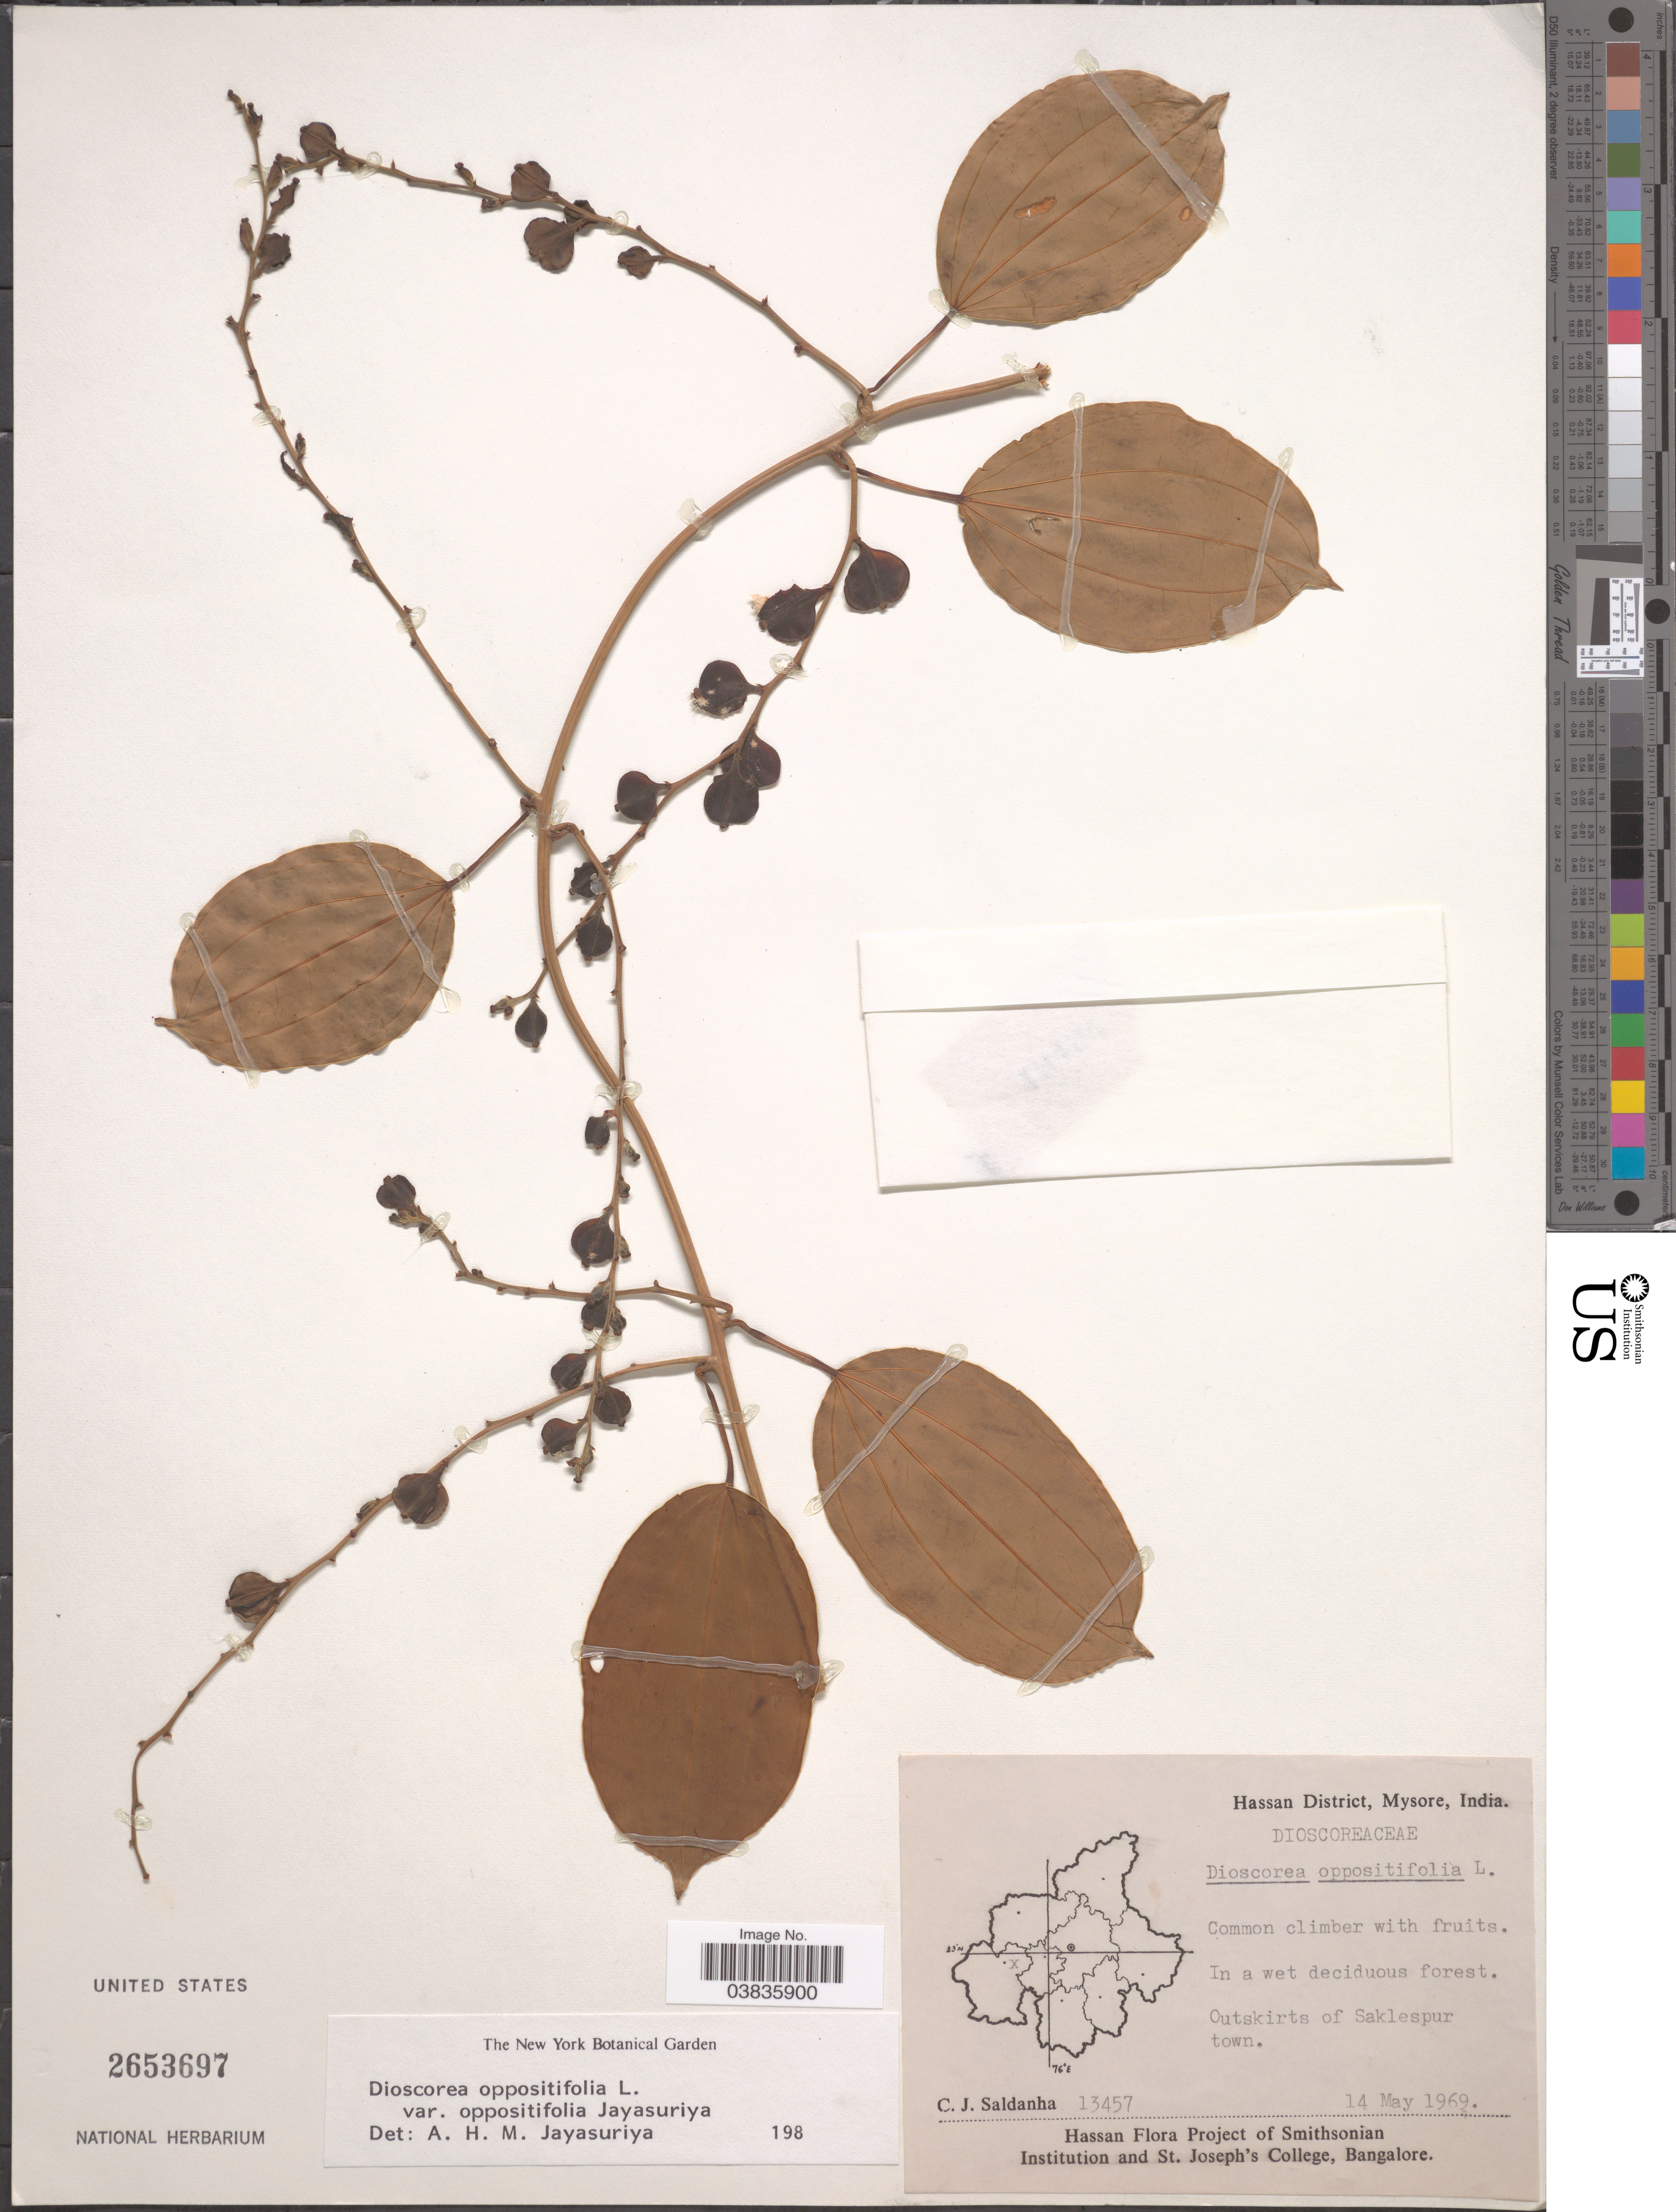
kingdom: Plantae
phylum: Tracheophyta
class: Liliopsida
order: Dioscoreales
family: Dioscoreaceae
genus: Dioscorea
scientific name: Dioscorea oppositifolia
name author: L.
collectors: C. J. Saldanha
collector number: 13457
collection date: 1969-05-14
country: India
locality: Hassan District, Mysore. Outskirts of Saklespur town.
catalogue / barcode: US 2653697